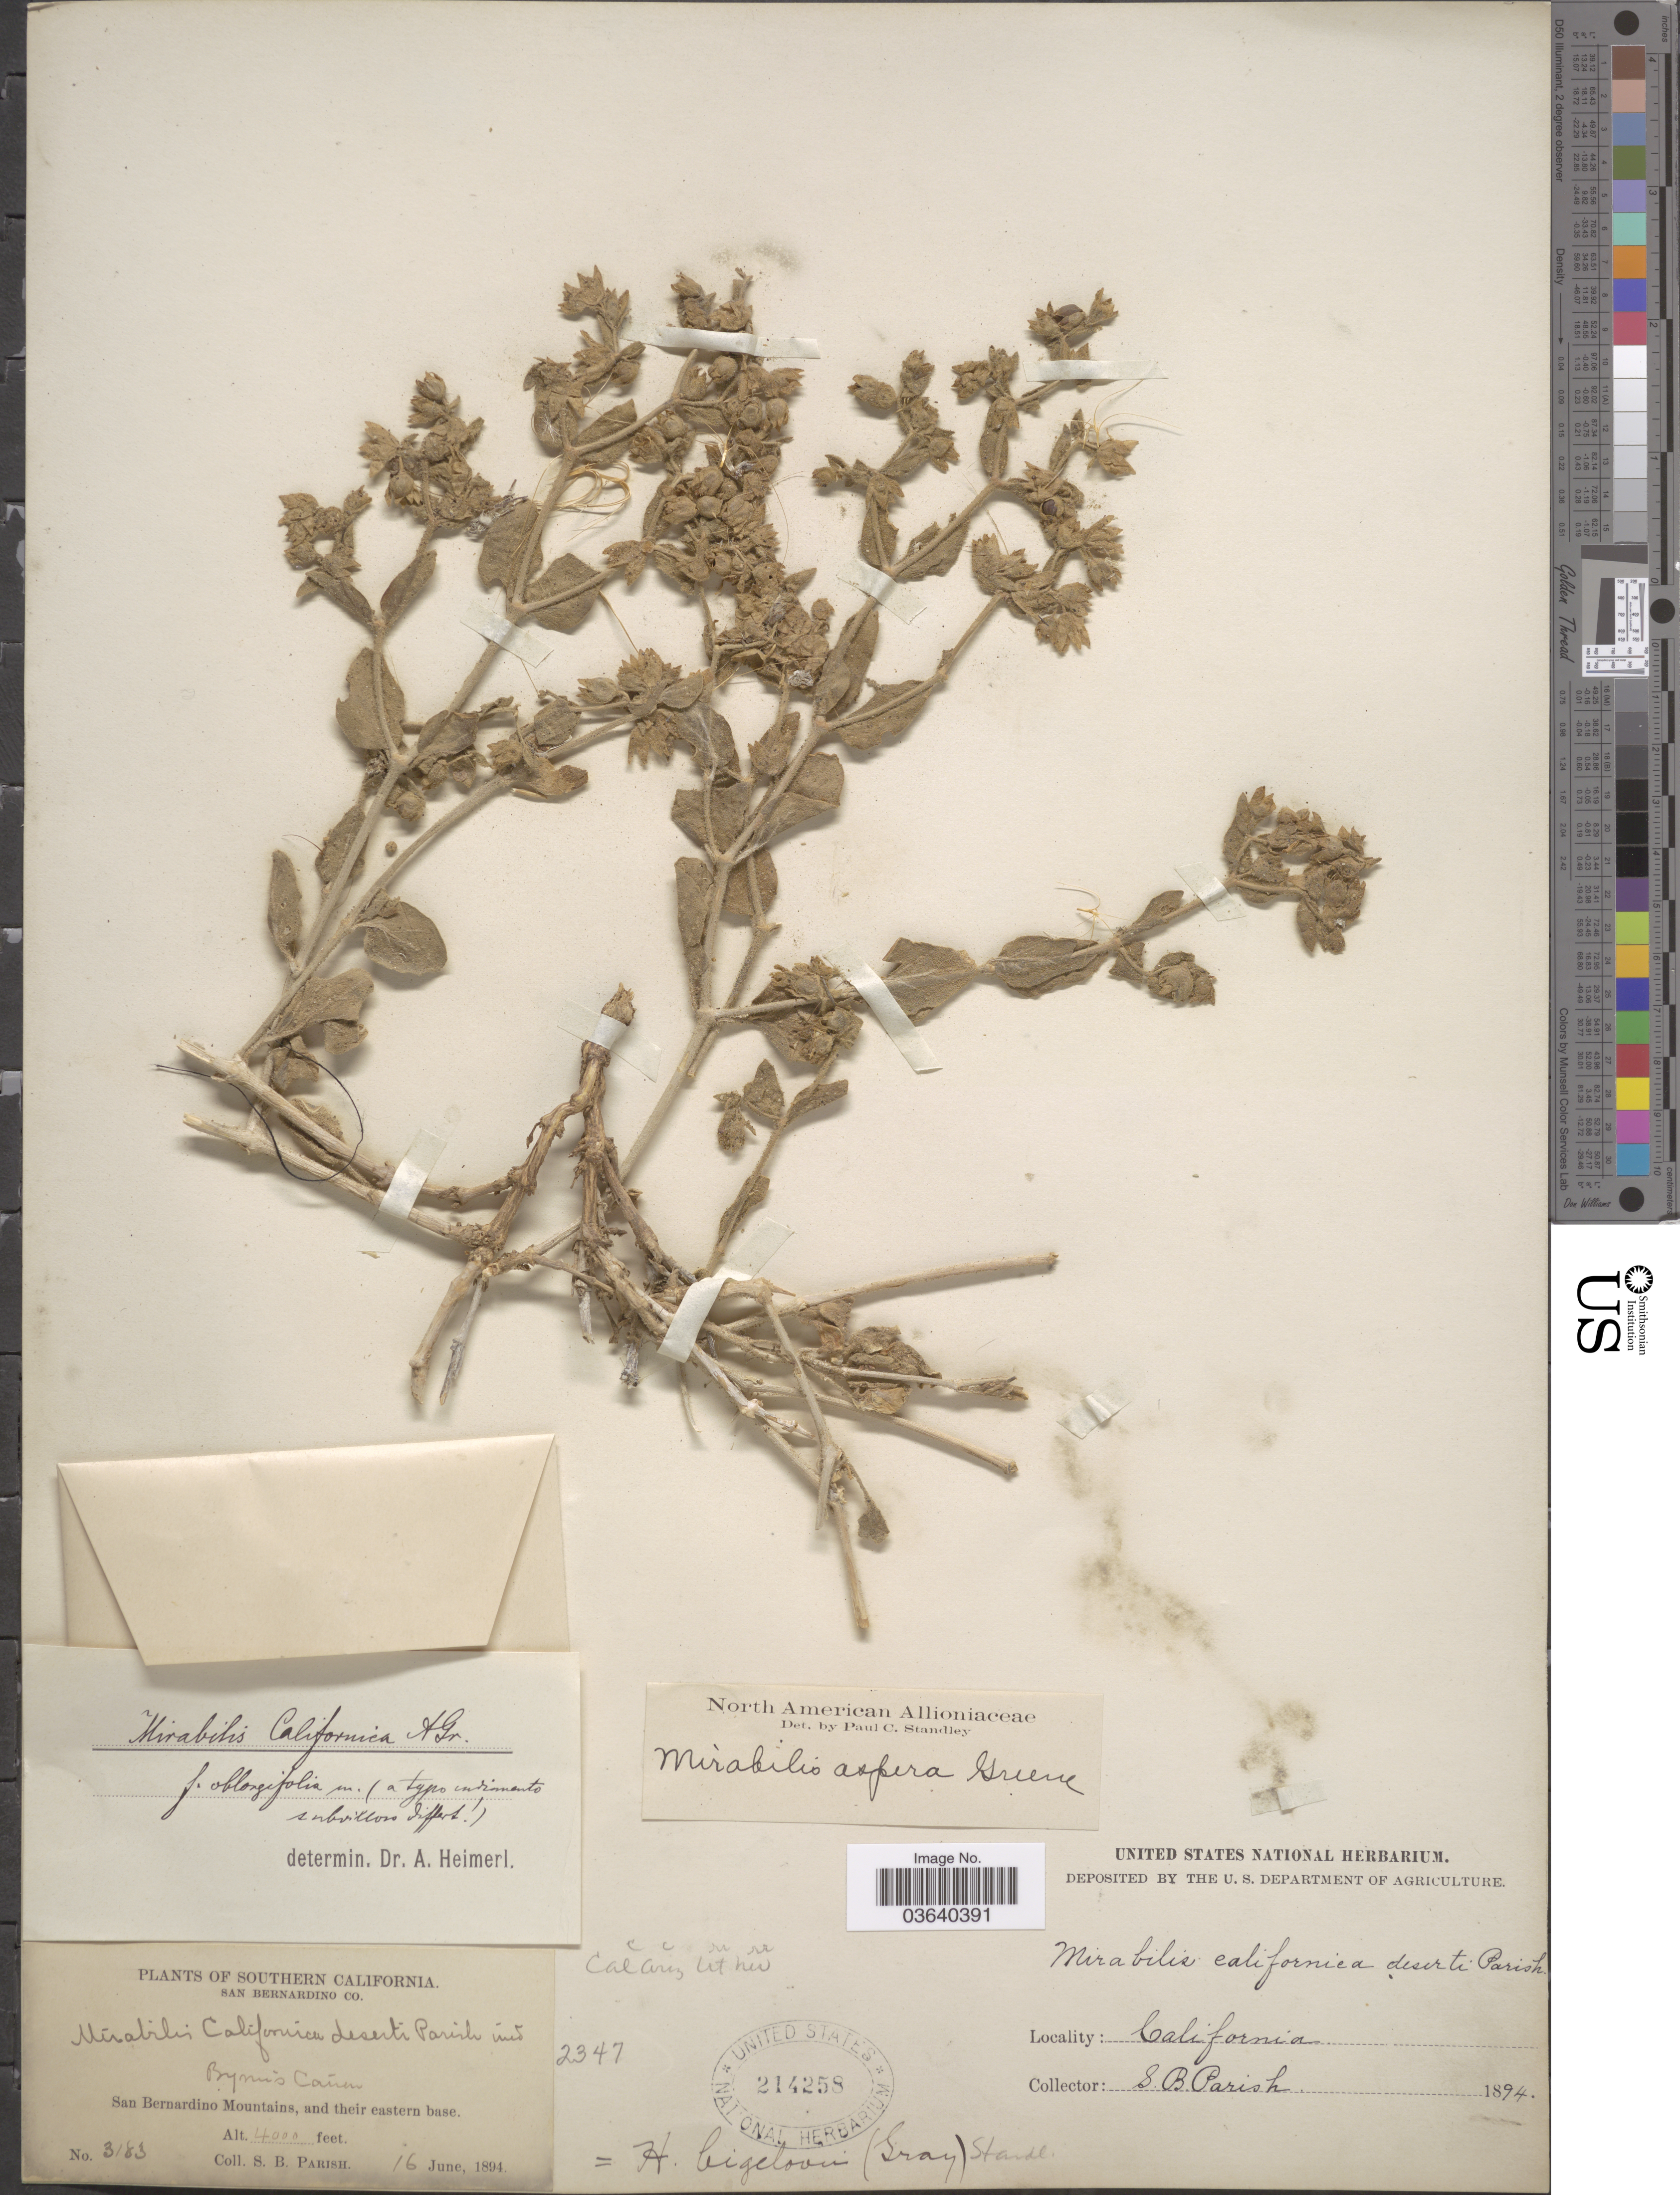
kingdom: Plantae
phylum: Tracheophyta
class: Magnoliopsida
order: Caryophyllales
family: Nyctaginaceae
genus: Mirabilis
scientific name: Mirabilis aspera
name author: Greene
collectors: S. B. Parish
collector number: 3183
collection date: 1894-06-16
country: United States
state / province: California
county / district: San Bernardino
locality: Southern California. San Bernardino Co. Byrne's Cañon. San Bernardino Mountains, and their eastern base.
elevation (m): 1219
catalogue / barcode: US 214258